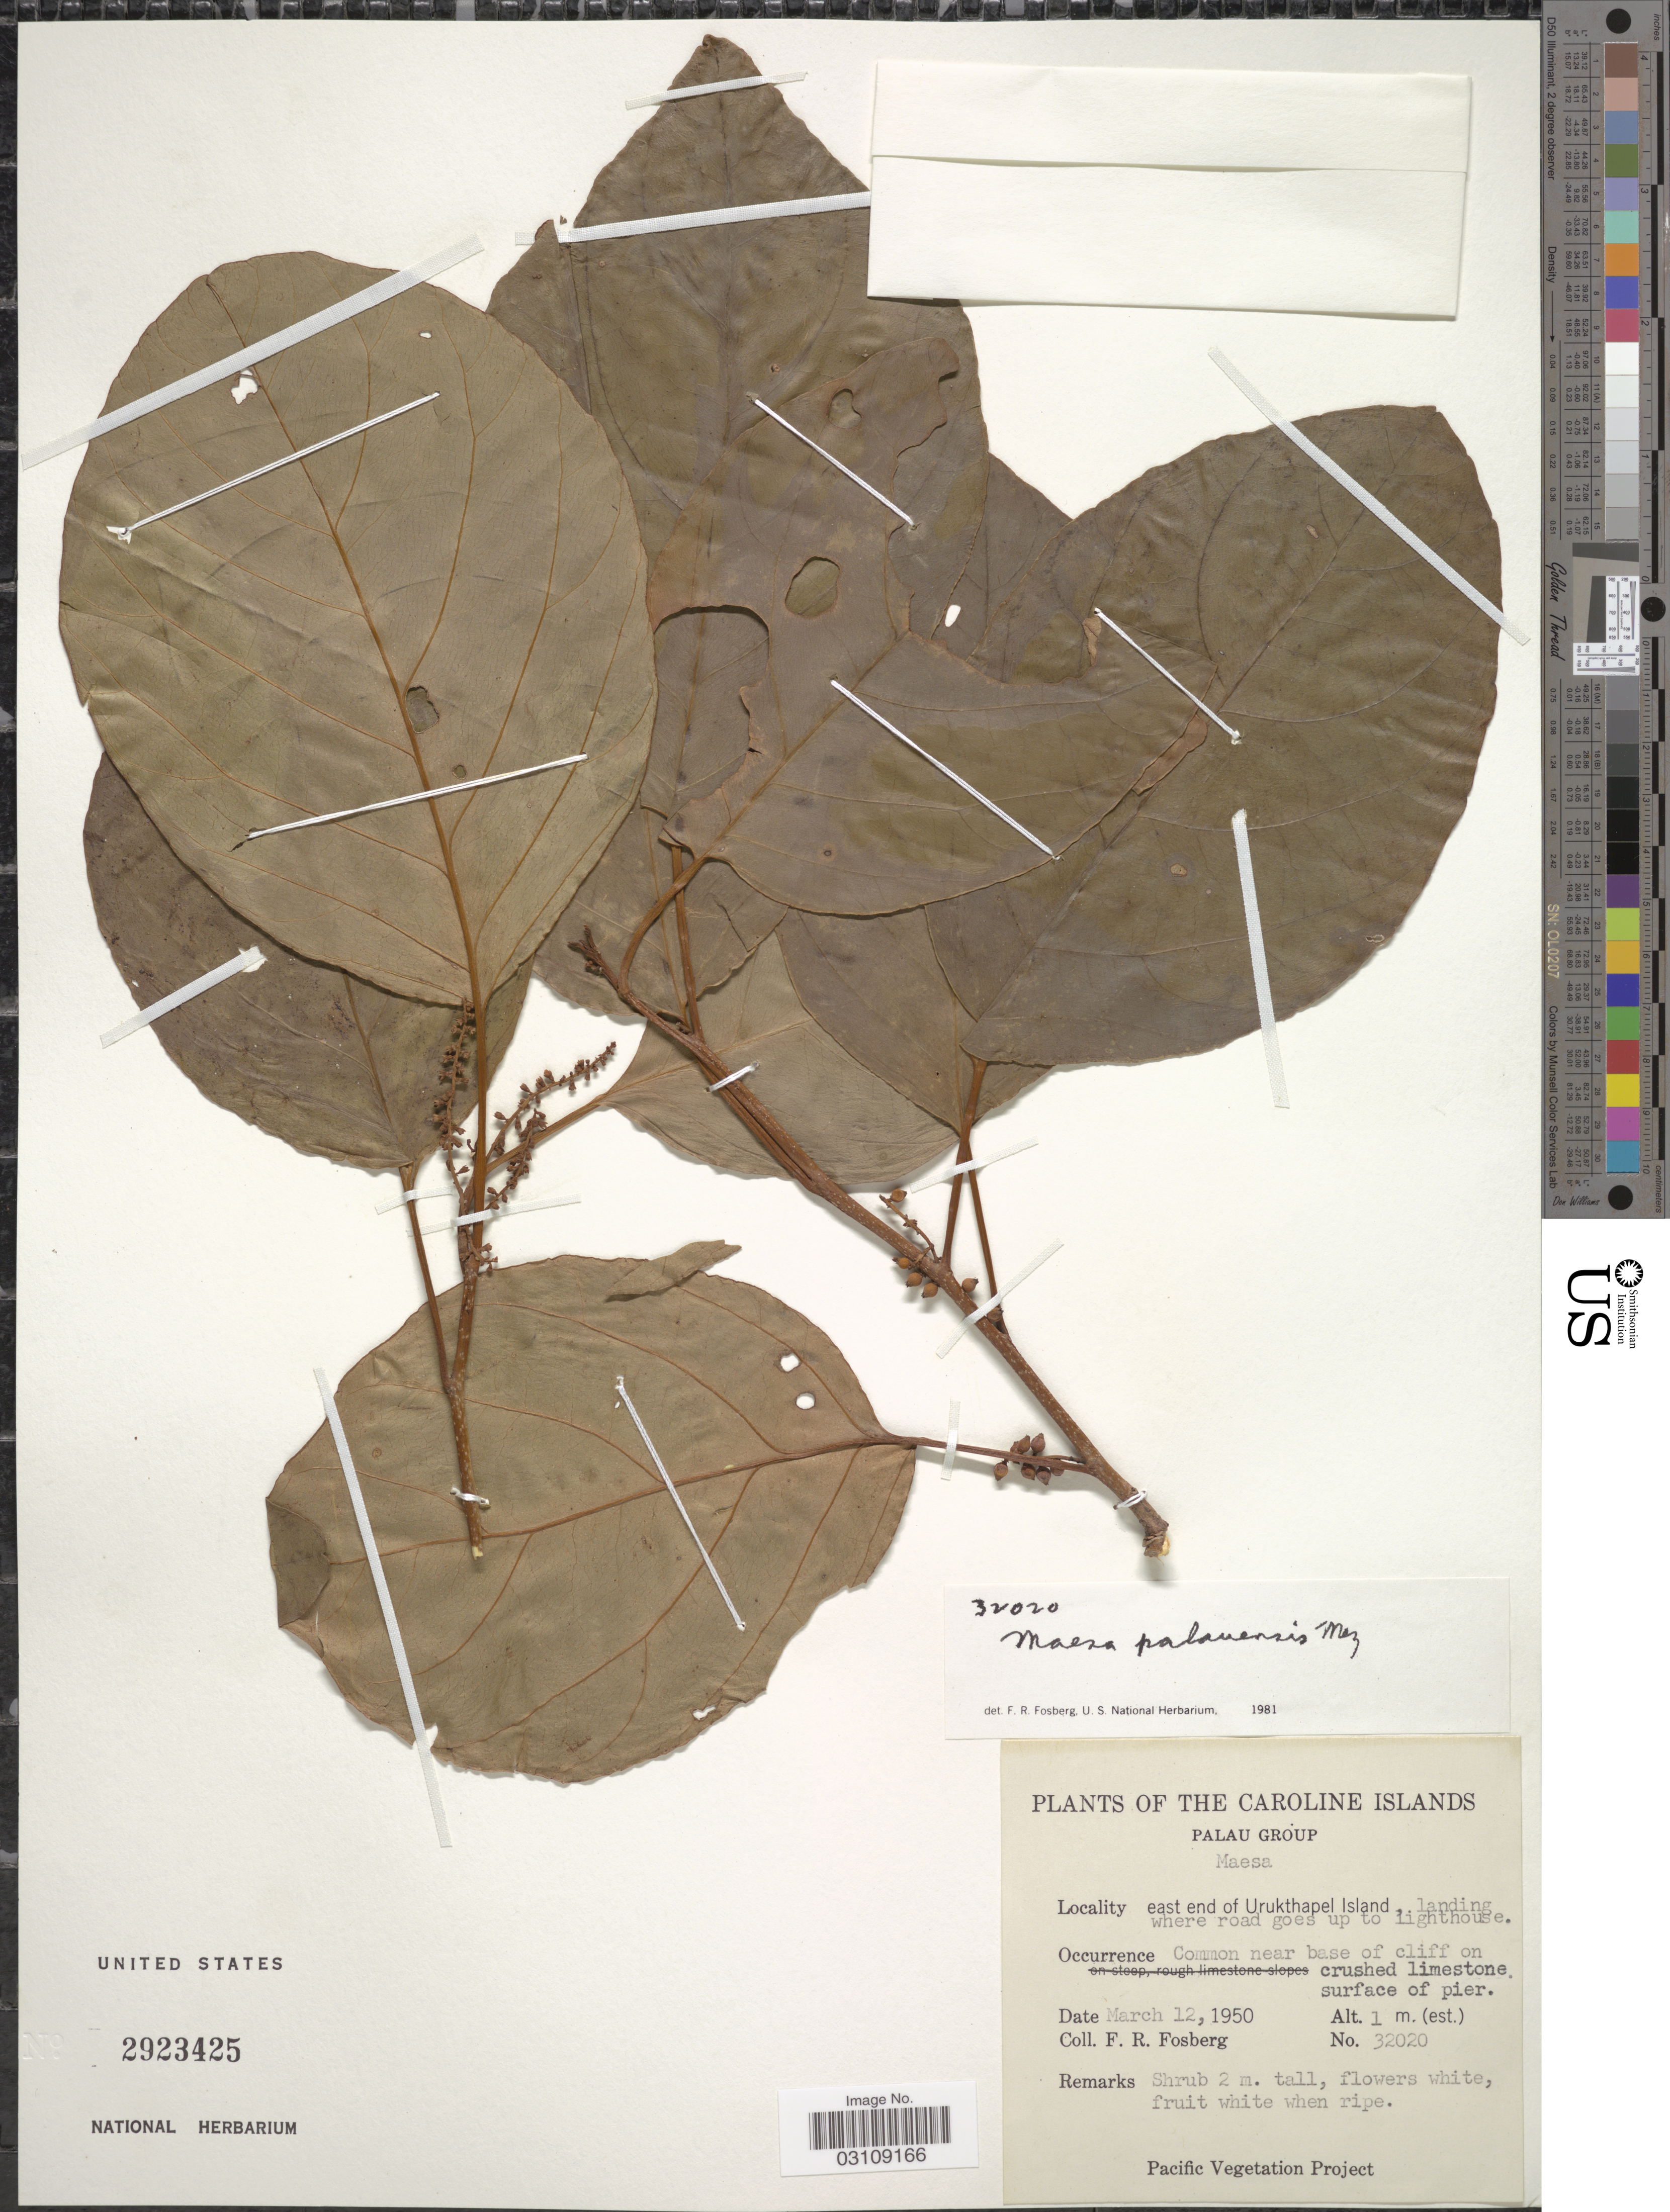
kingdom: Plantae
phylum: Tracheophyta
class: Magnoliopsida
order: Ericales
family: Primulaceae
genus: Maesa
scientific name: Maesa palauensis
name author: Mez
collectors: F. R. Fosberg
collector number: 32020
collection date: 1950-03-12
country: Palau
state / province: Koror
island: Ngeruktabel [Urukthapel]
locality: The Caroline Islands, Palau Group, east end of Urukthapel Island, landing where road goes up to lighthouse.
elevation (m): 1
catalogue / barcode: US 2923425